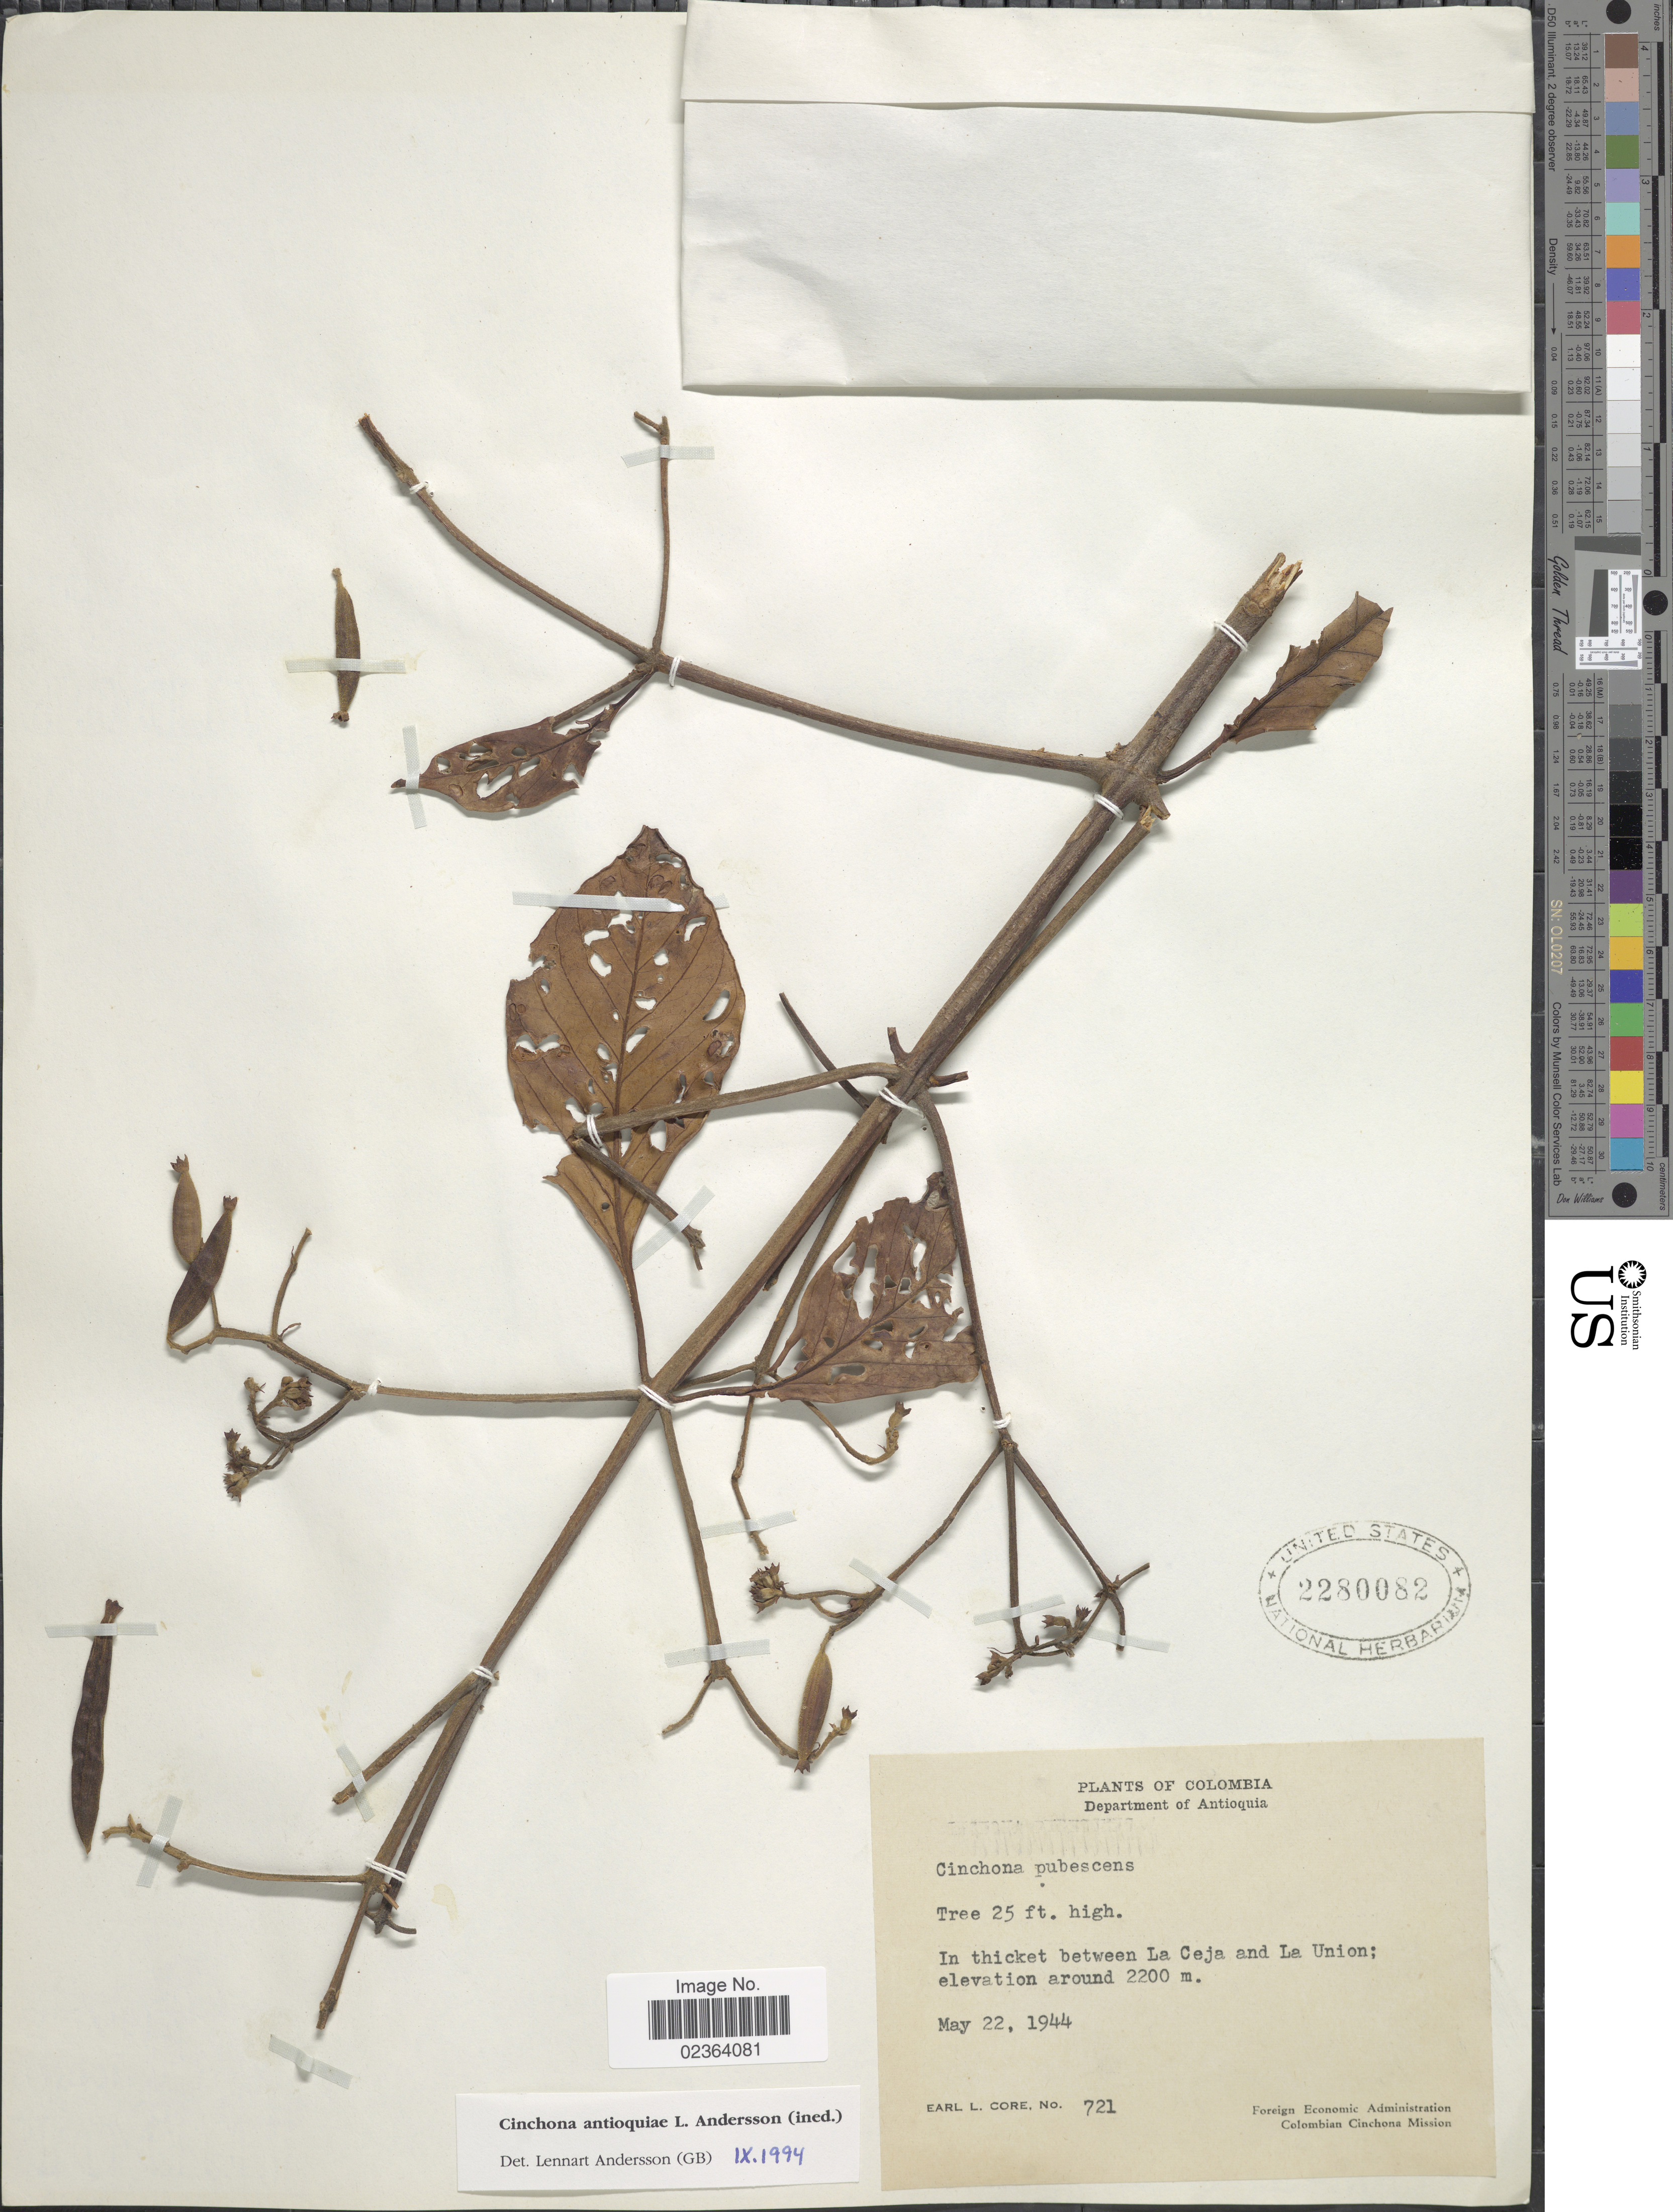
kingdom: Plantae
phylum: Tracheophyta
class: Magnoliopsida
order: Gentianales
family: Rubiaceae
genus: Cinchona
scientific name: Cinchona antioquiae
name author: L. Andersson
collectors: E. L. Core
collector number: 721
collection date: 1944-05-22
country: Colombia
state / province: Antioquia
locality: Department of Antioquia, In thicket between La Ceja and La Union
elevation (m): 2200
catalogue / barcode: US 2280082